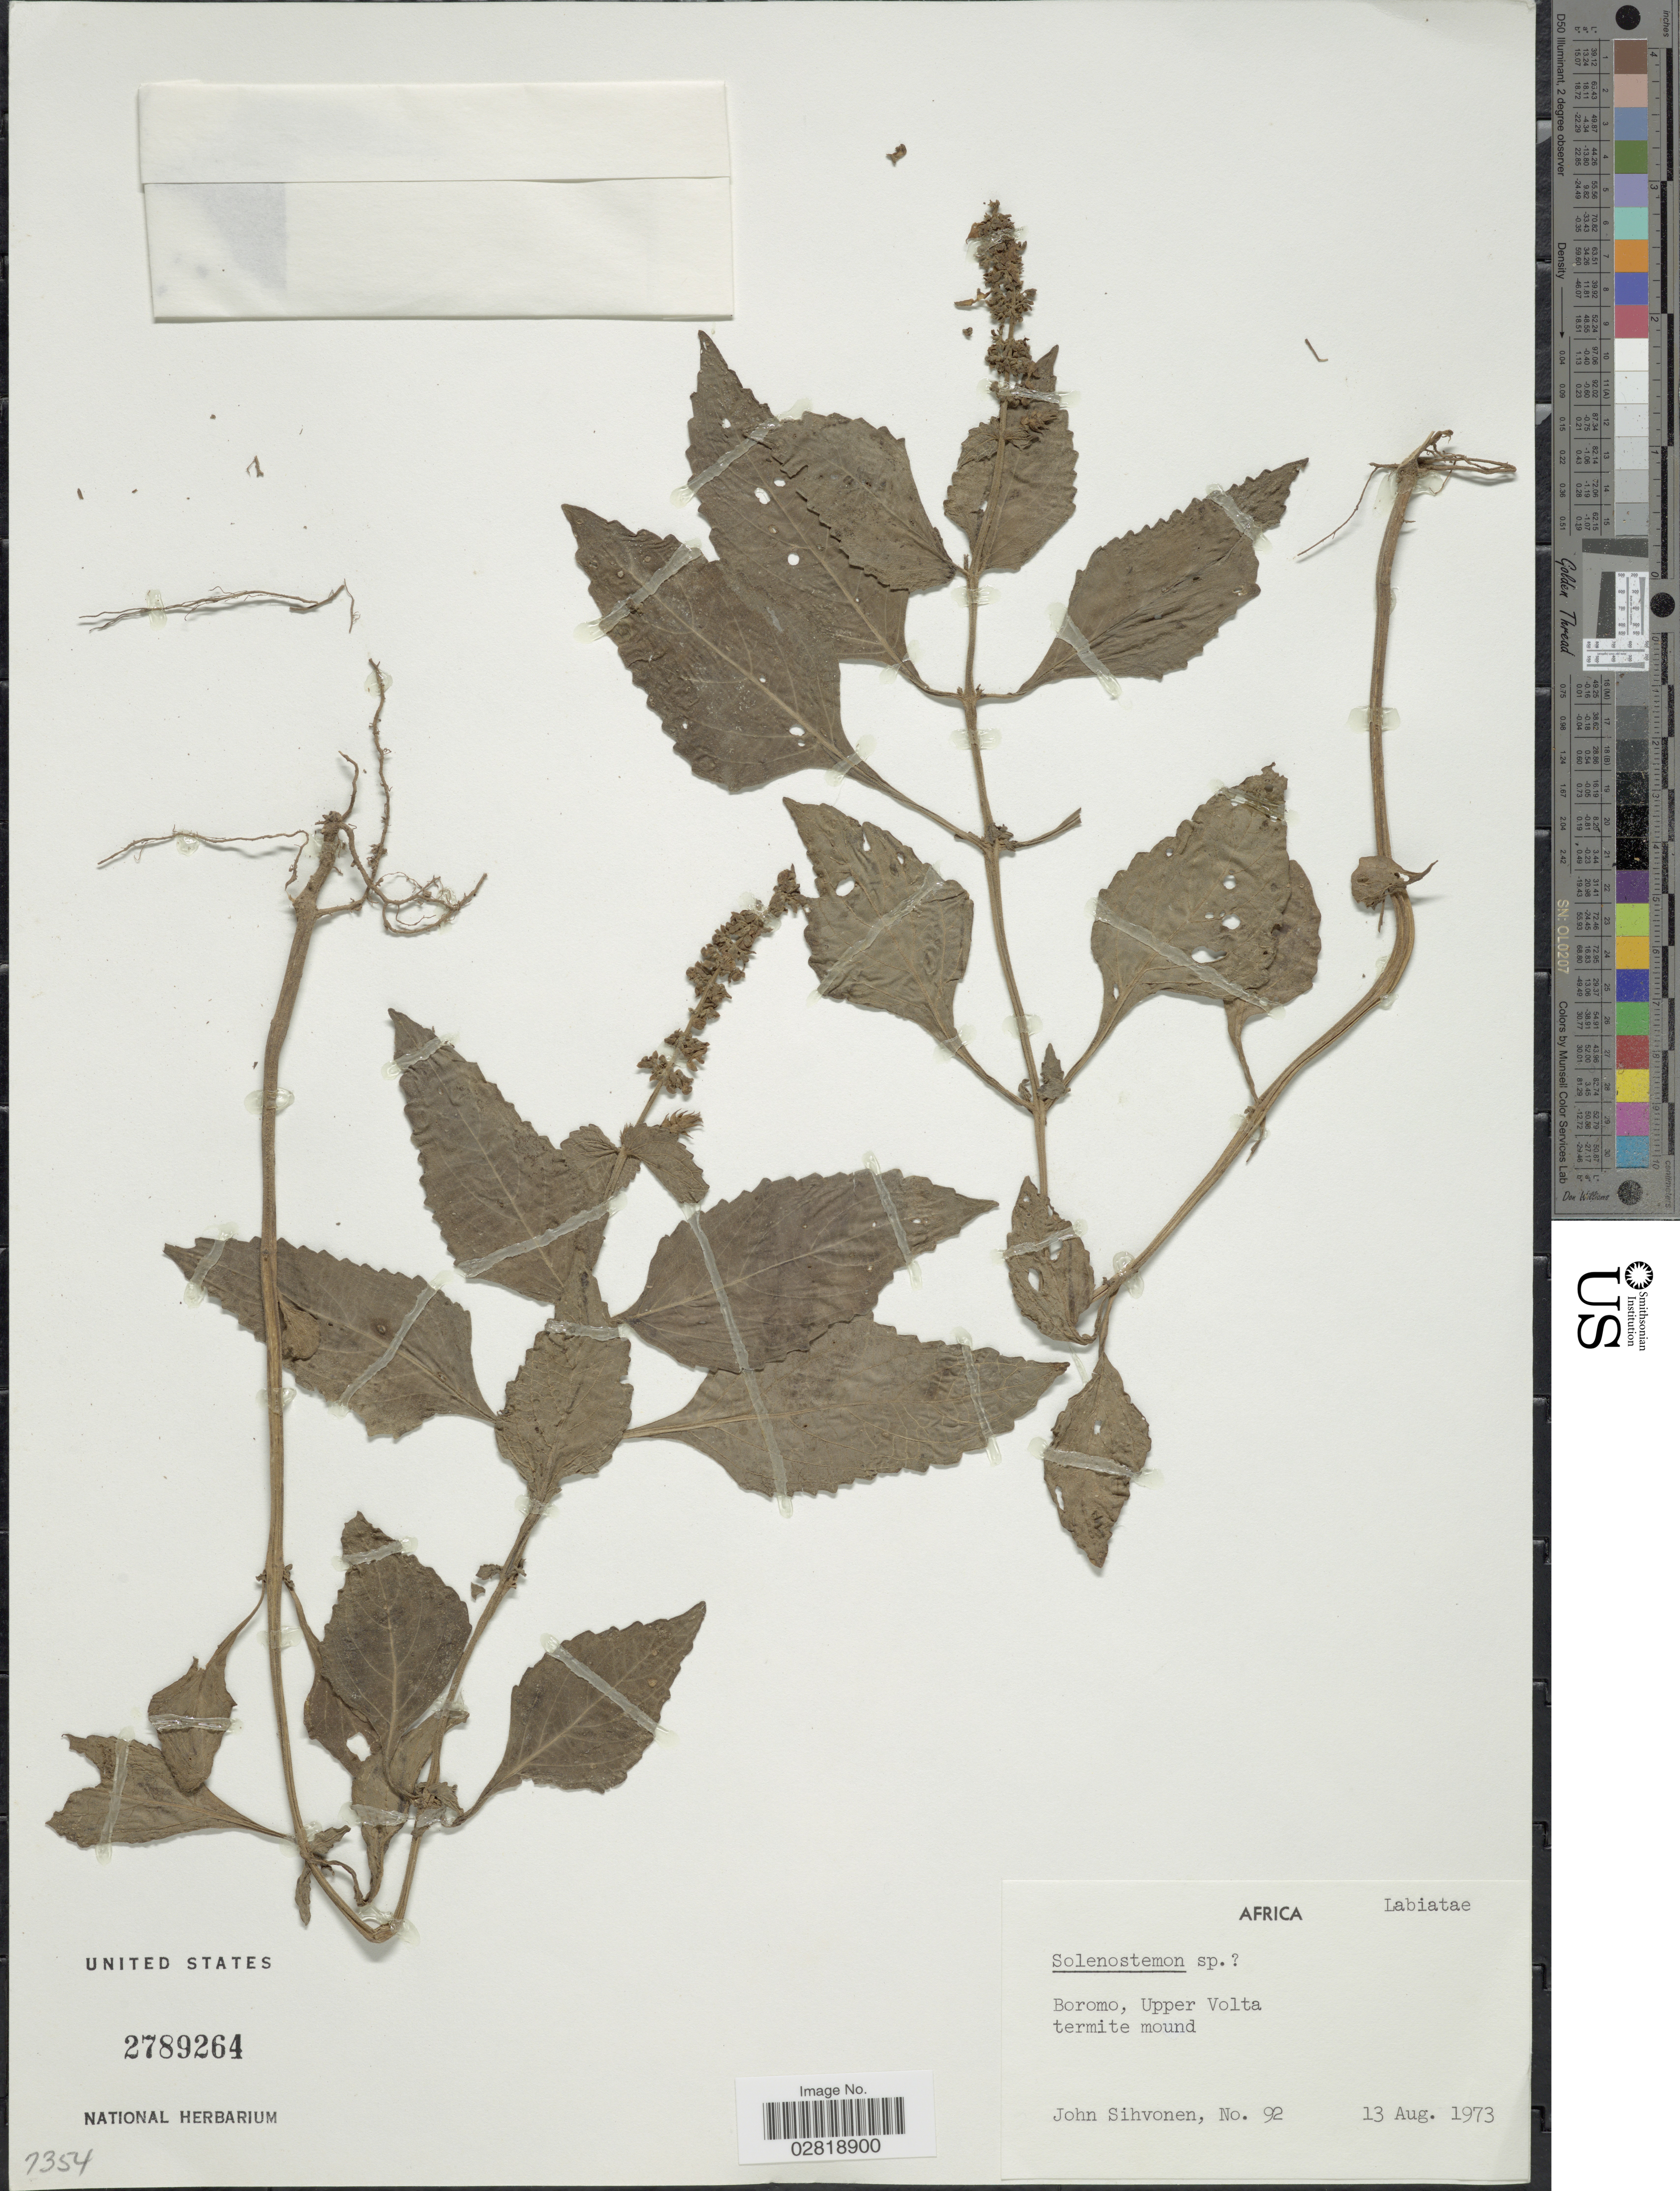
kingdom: Plantae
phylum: Tracheophyta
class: Magnoliopsida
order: Lamiales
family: Lamiaceae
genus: Solenostemon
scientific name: Solenostemon sp.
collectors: J. Sihvonen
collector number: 92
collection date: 1973-08-13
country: Burkina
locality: Boromo, Upper Volta. Africa.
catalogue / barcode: US 2789264